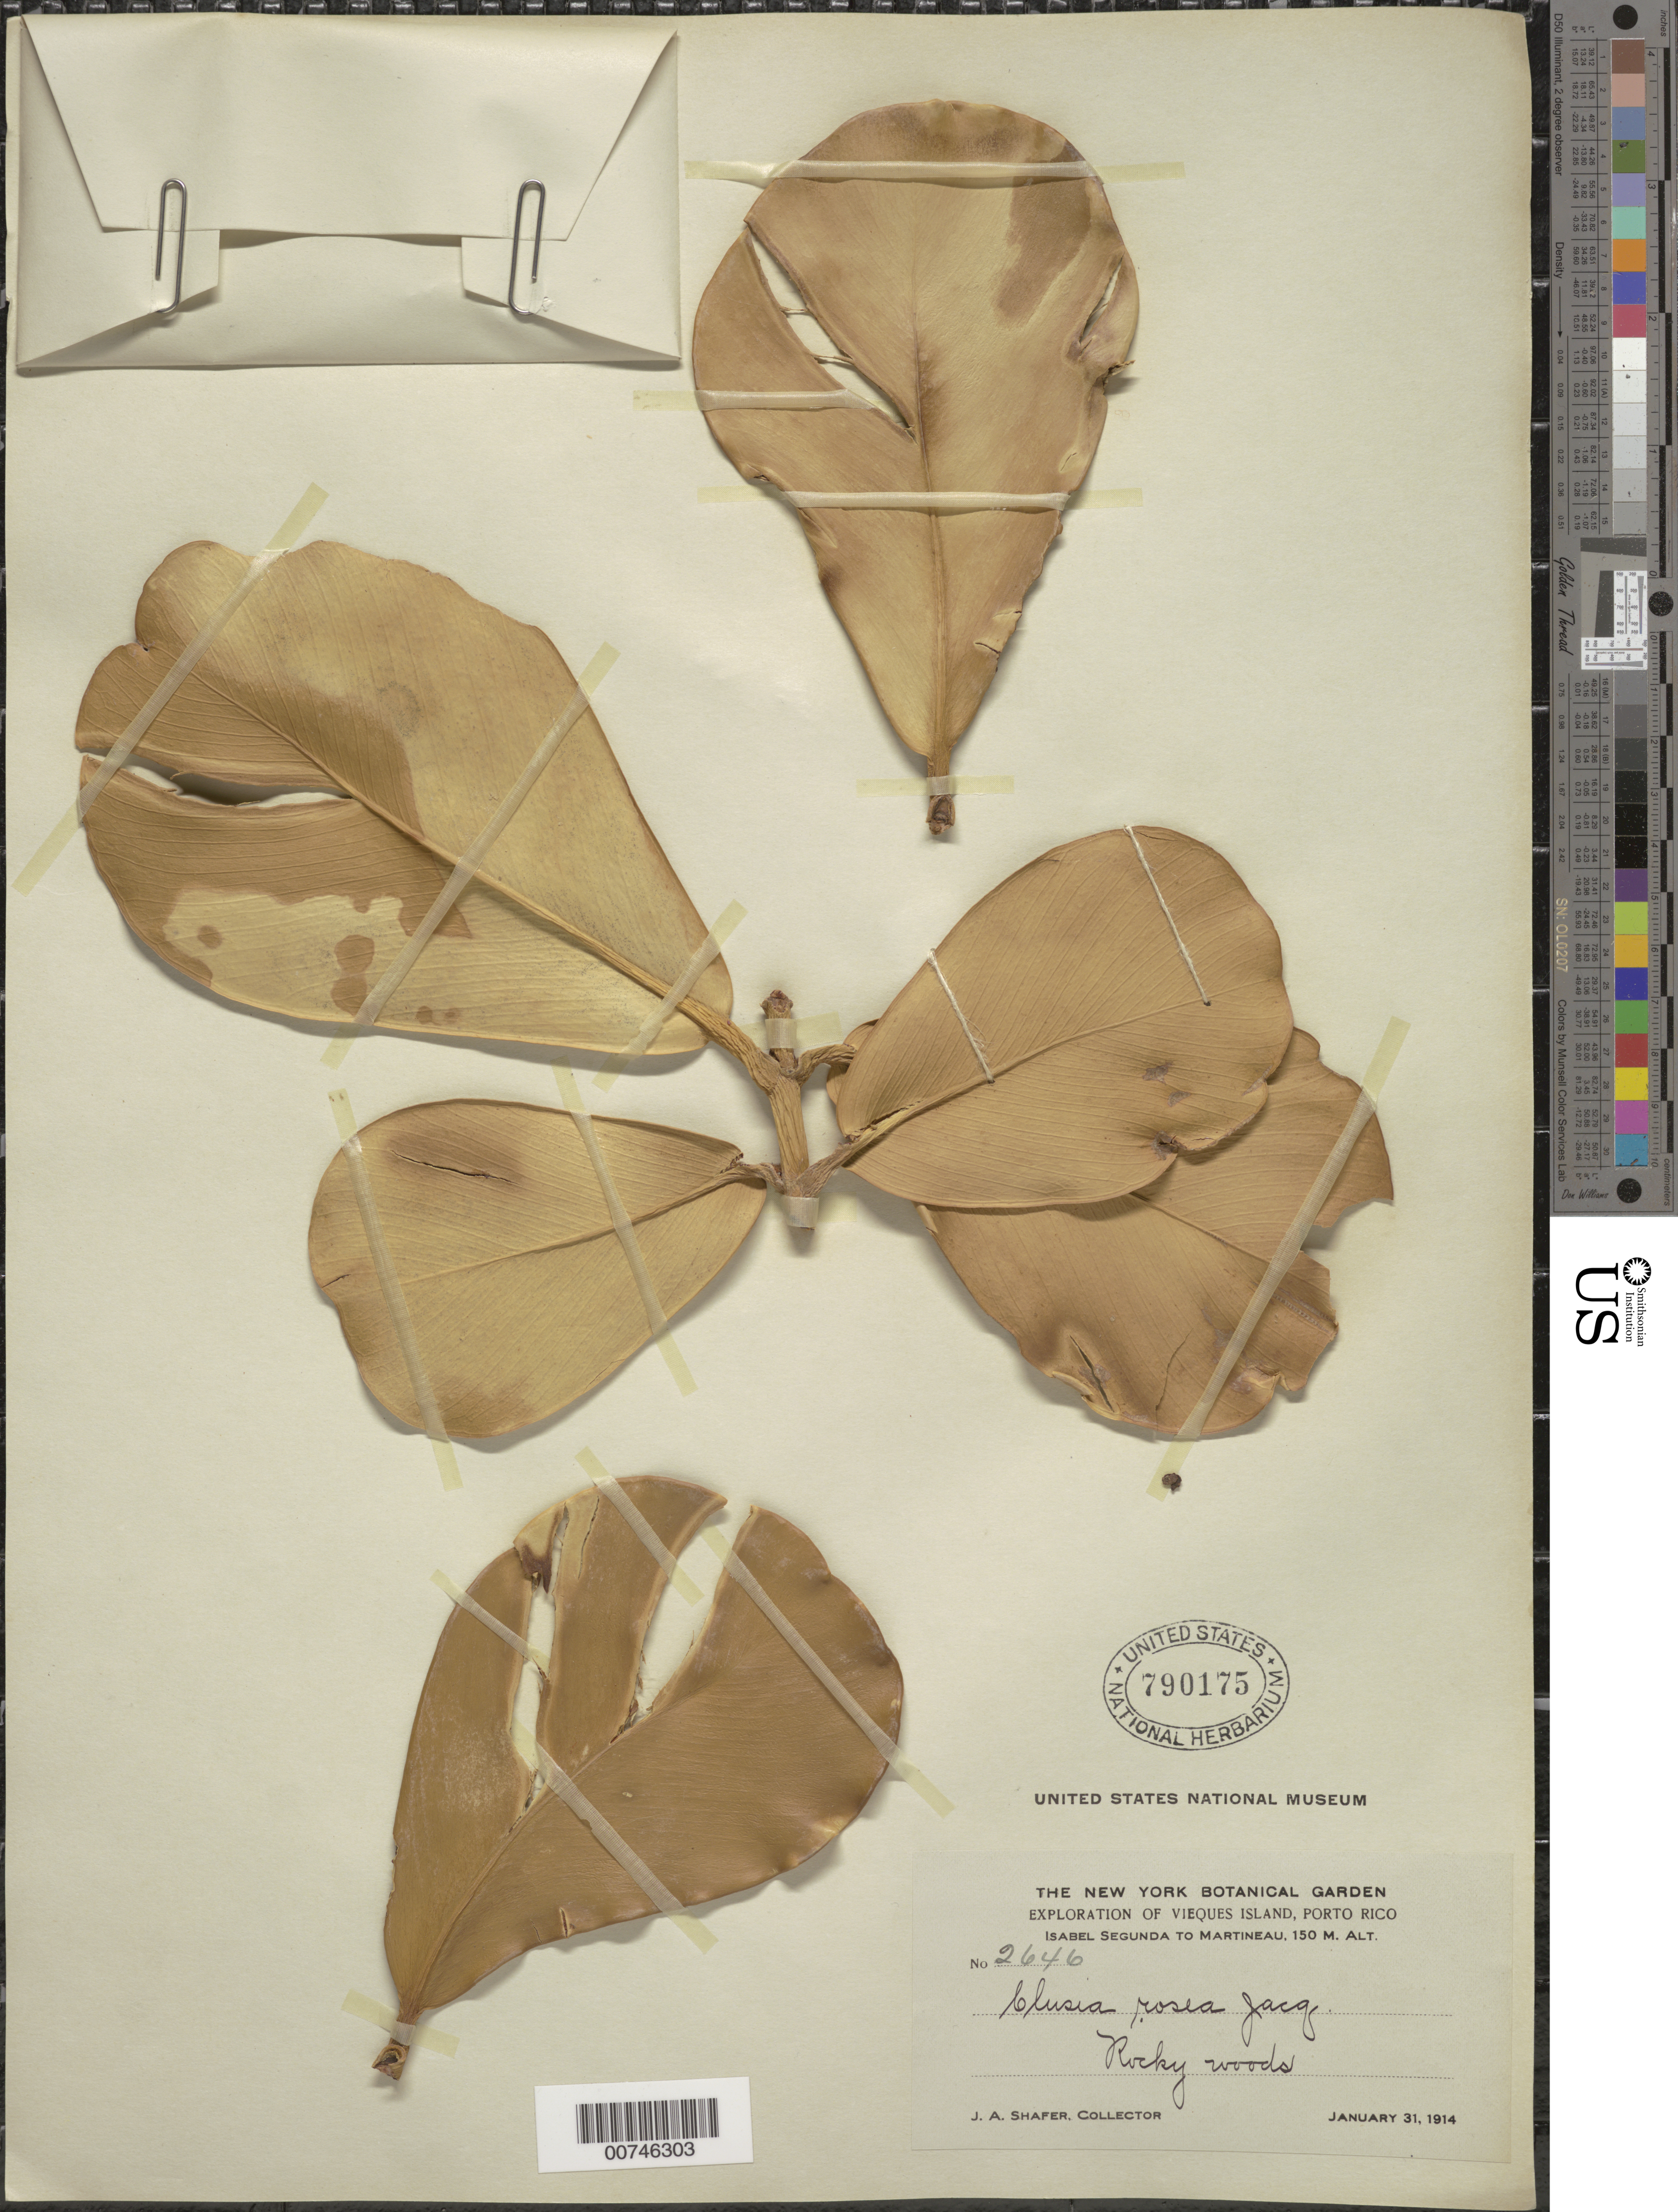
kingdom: Plantae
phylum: Tracheophyta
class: Magnoliopsida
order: Malpighiales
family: Clusiaceae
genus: Clusia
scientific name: Clusia rosea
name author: Jacq.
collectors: J. A. Shafer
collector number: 2646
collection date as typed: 31 Jan 1914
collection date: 1914-01-31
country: Puerto Rico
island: Vieques I.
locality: Isabel Segunda to Martineau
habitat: Rocky woods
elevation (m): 150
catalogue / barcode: US 790175